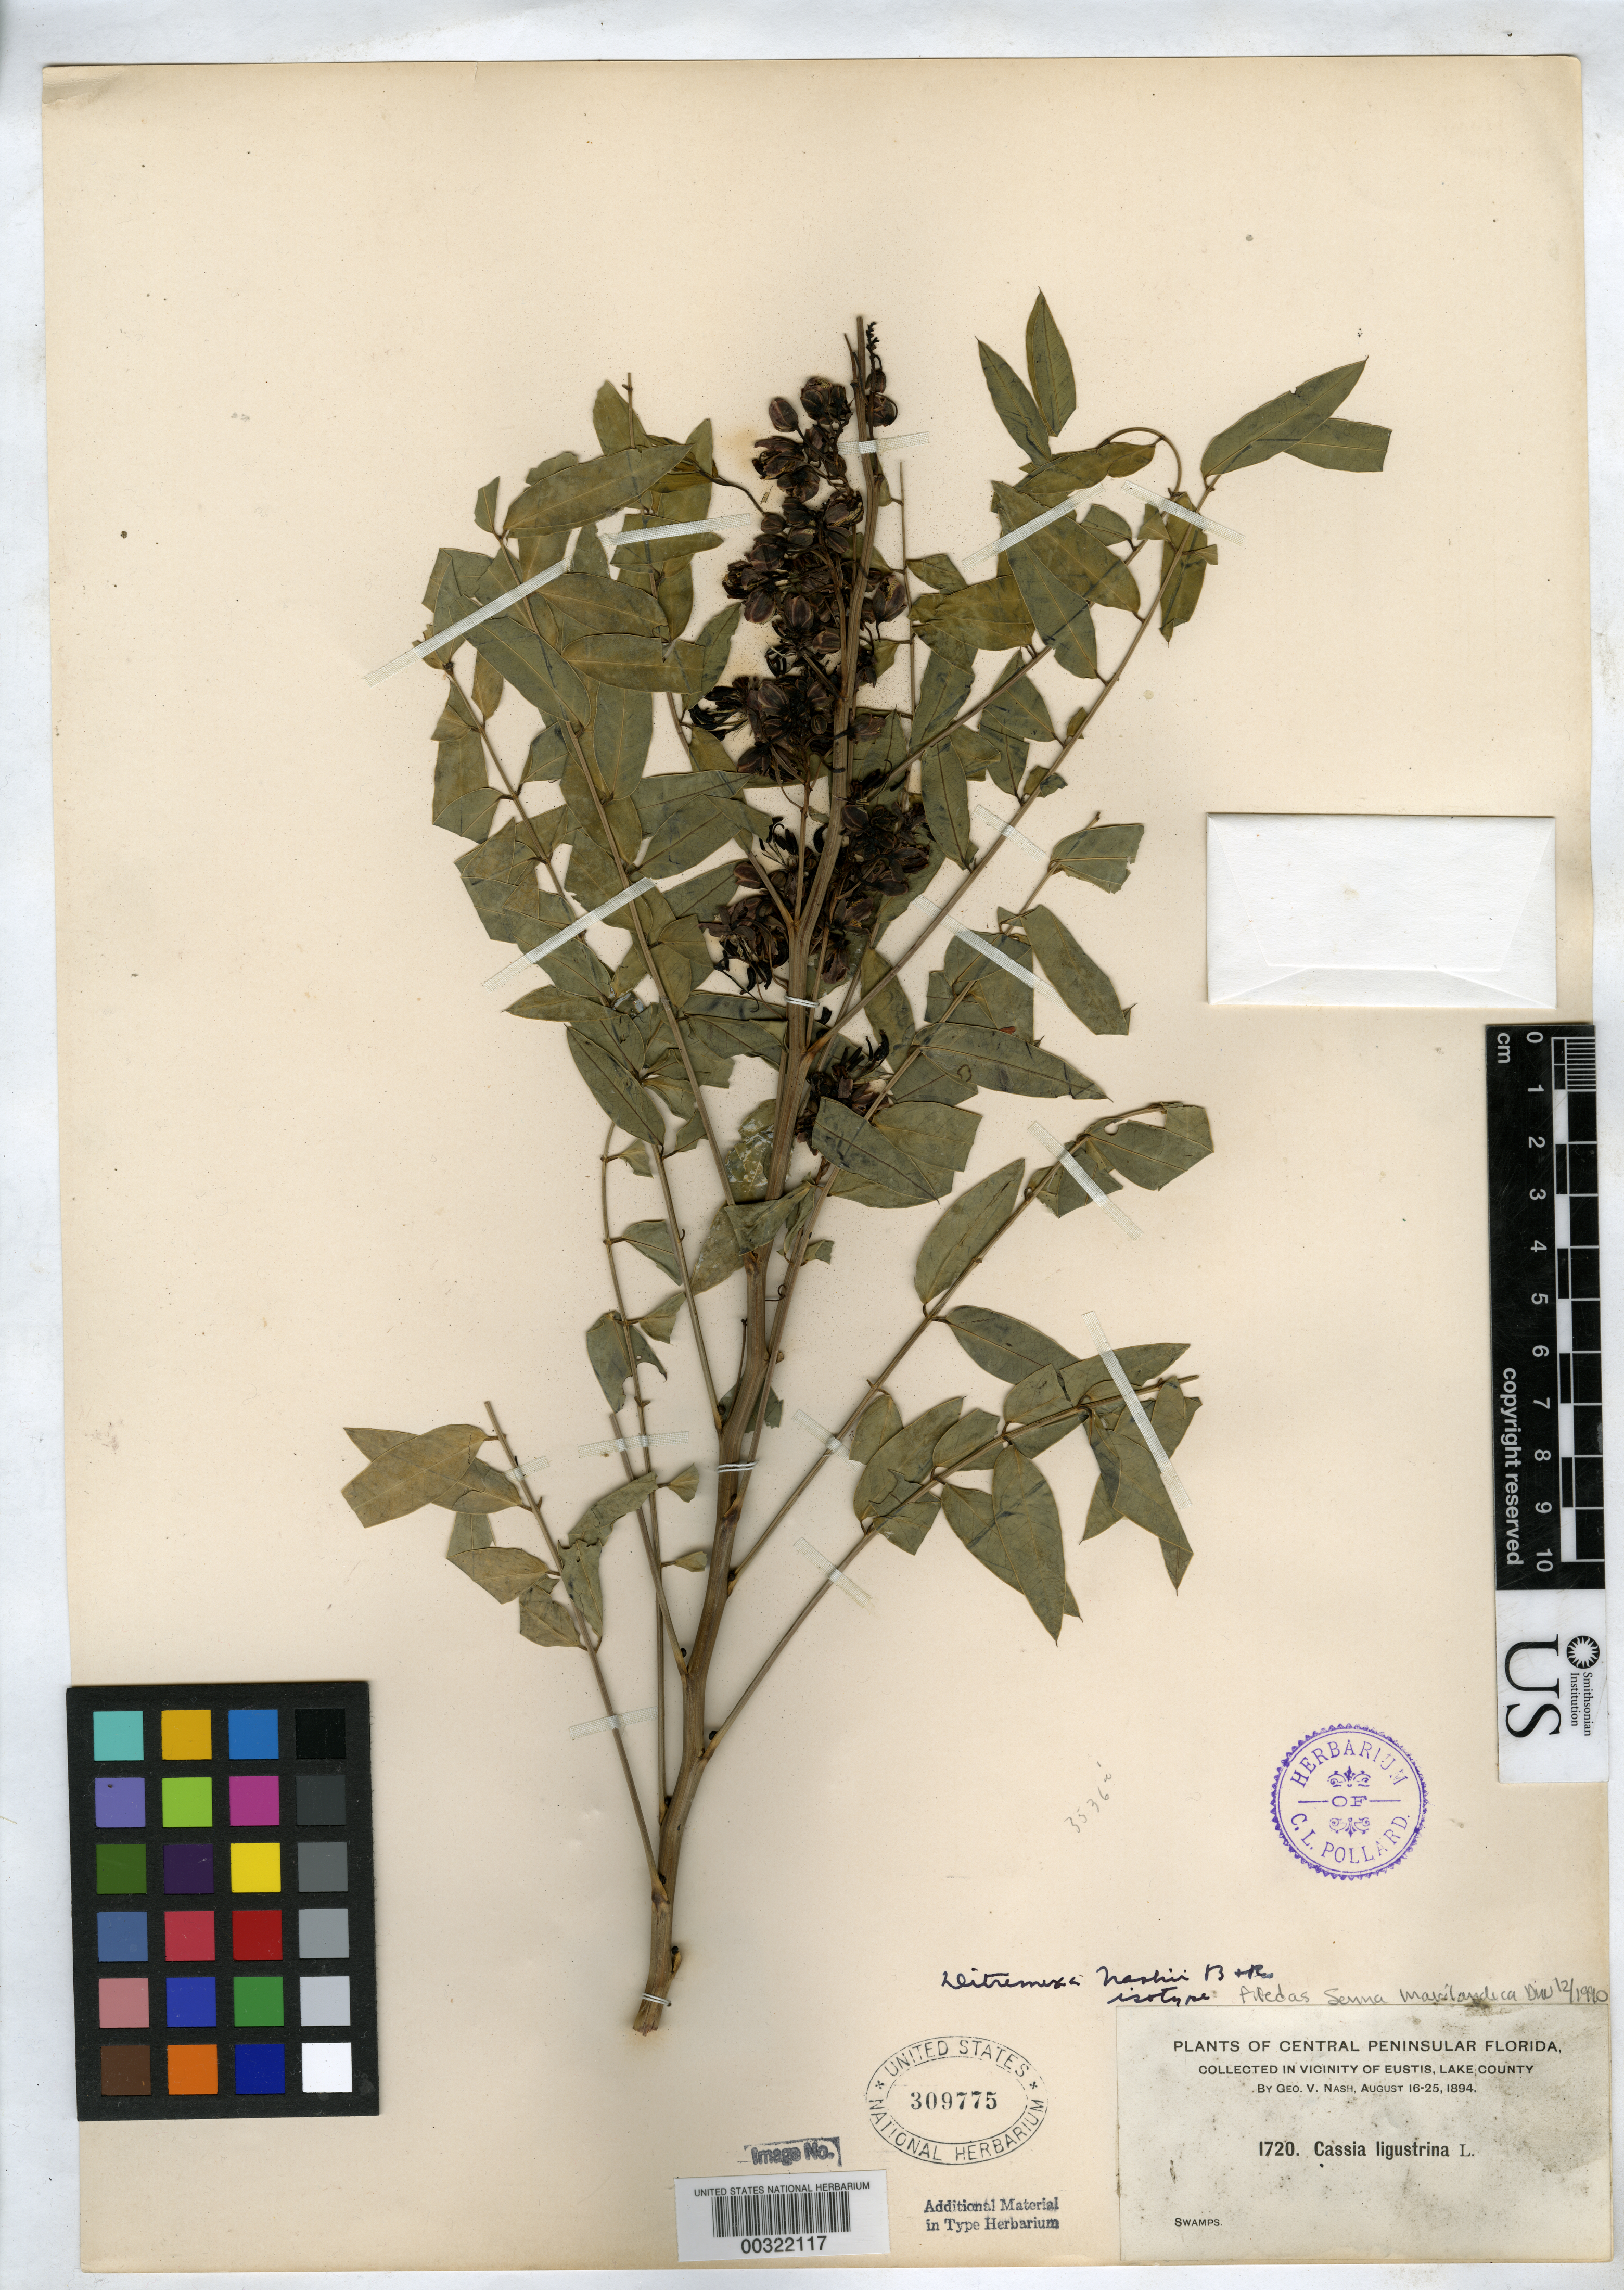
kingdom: Plantae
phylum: Tracheophyta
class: Magnoliopsida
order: Fabales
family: Fabaceae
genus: Ditremexa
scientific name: Ditremexa nashii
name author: Britton & Rose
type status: Isotype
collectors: G. V. Nash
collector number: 1720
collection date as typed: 16 Aug 1894 to 25 Aug 1894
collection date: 1894-08-16/1894-08-25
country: United States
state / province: Florida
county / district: Lake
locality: Vicinity of Eustis.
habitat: Swamps.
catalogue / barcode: US 309775